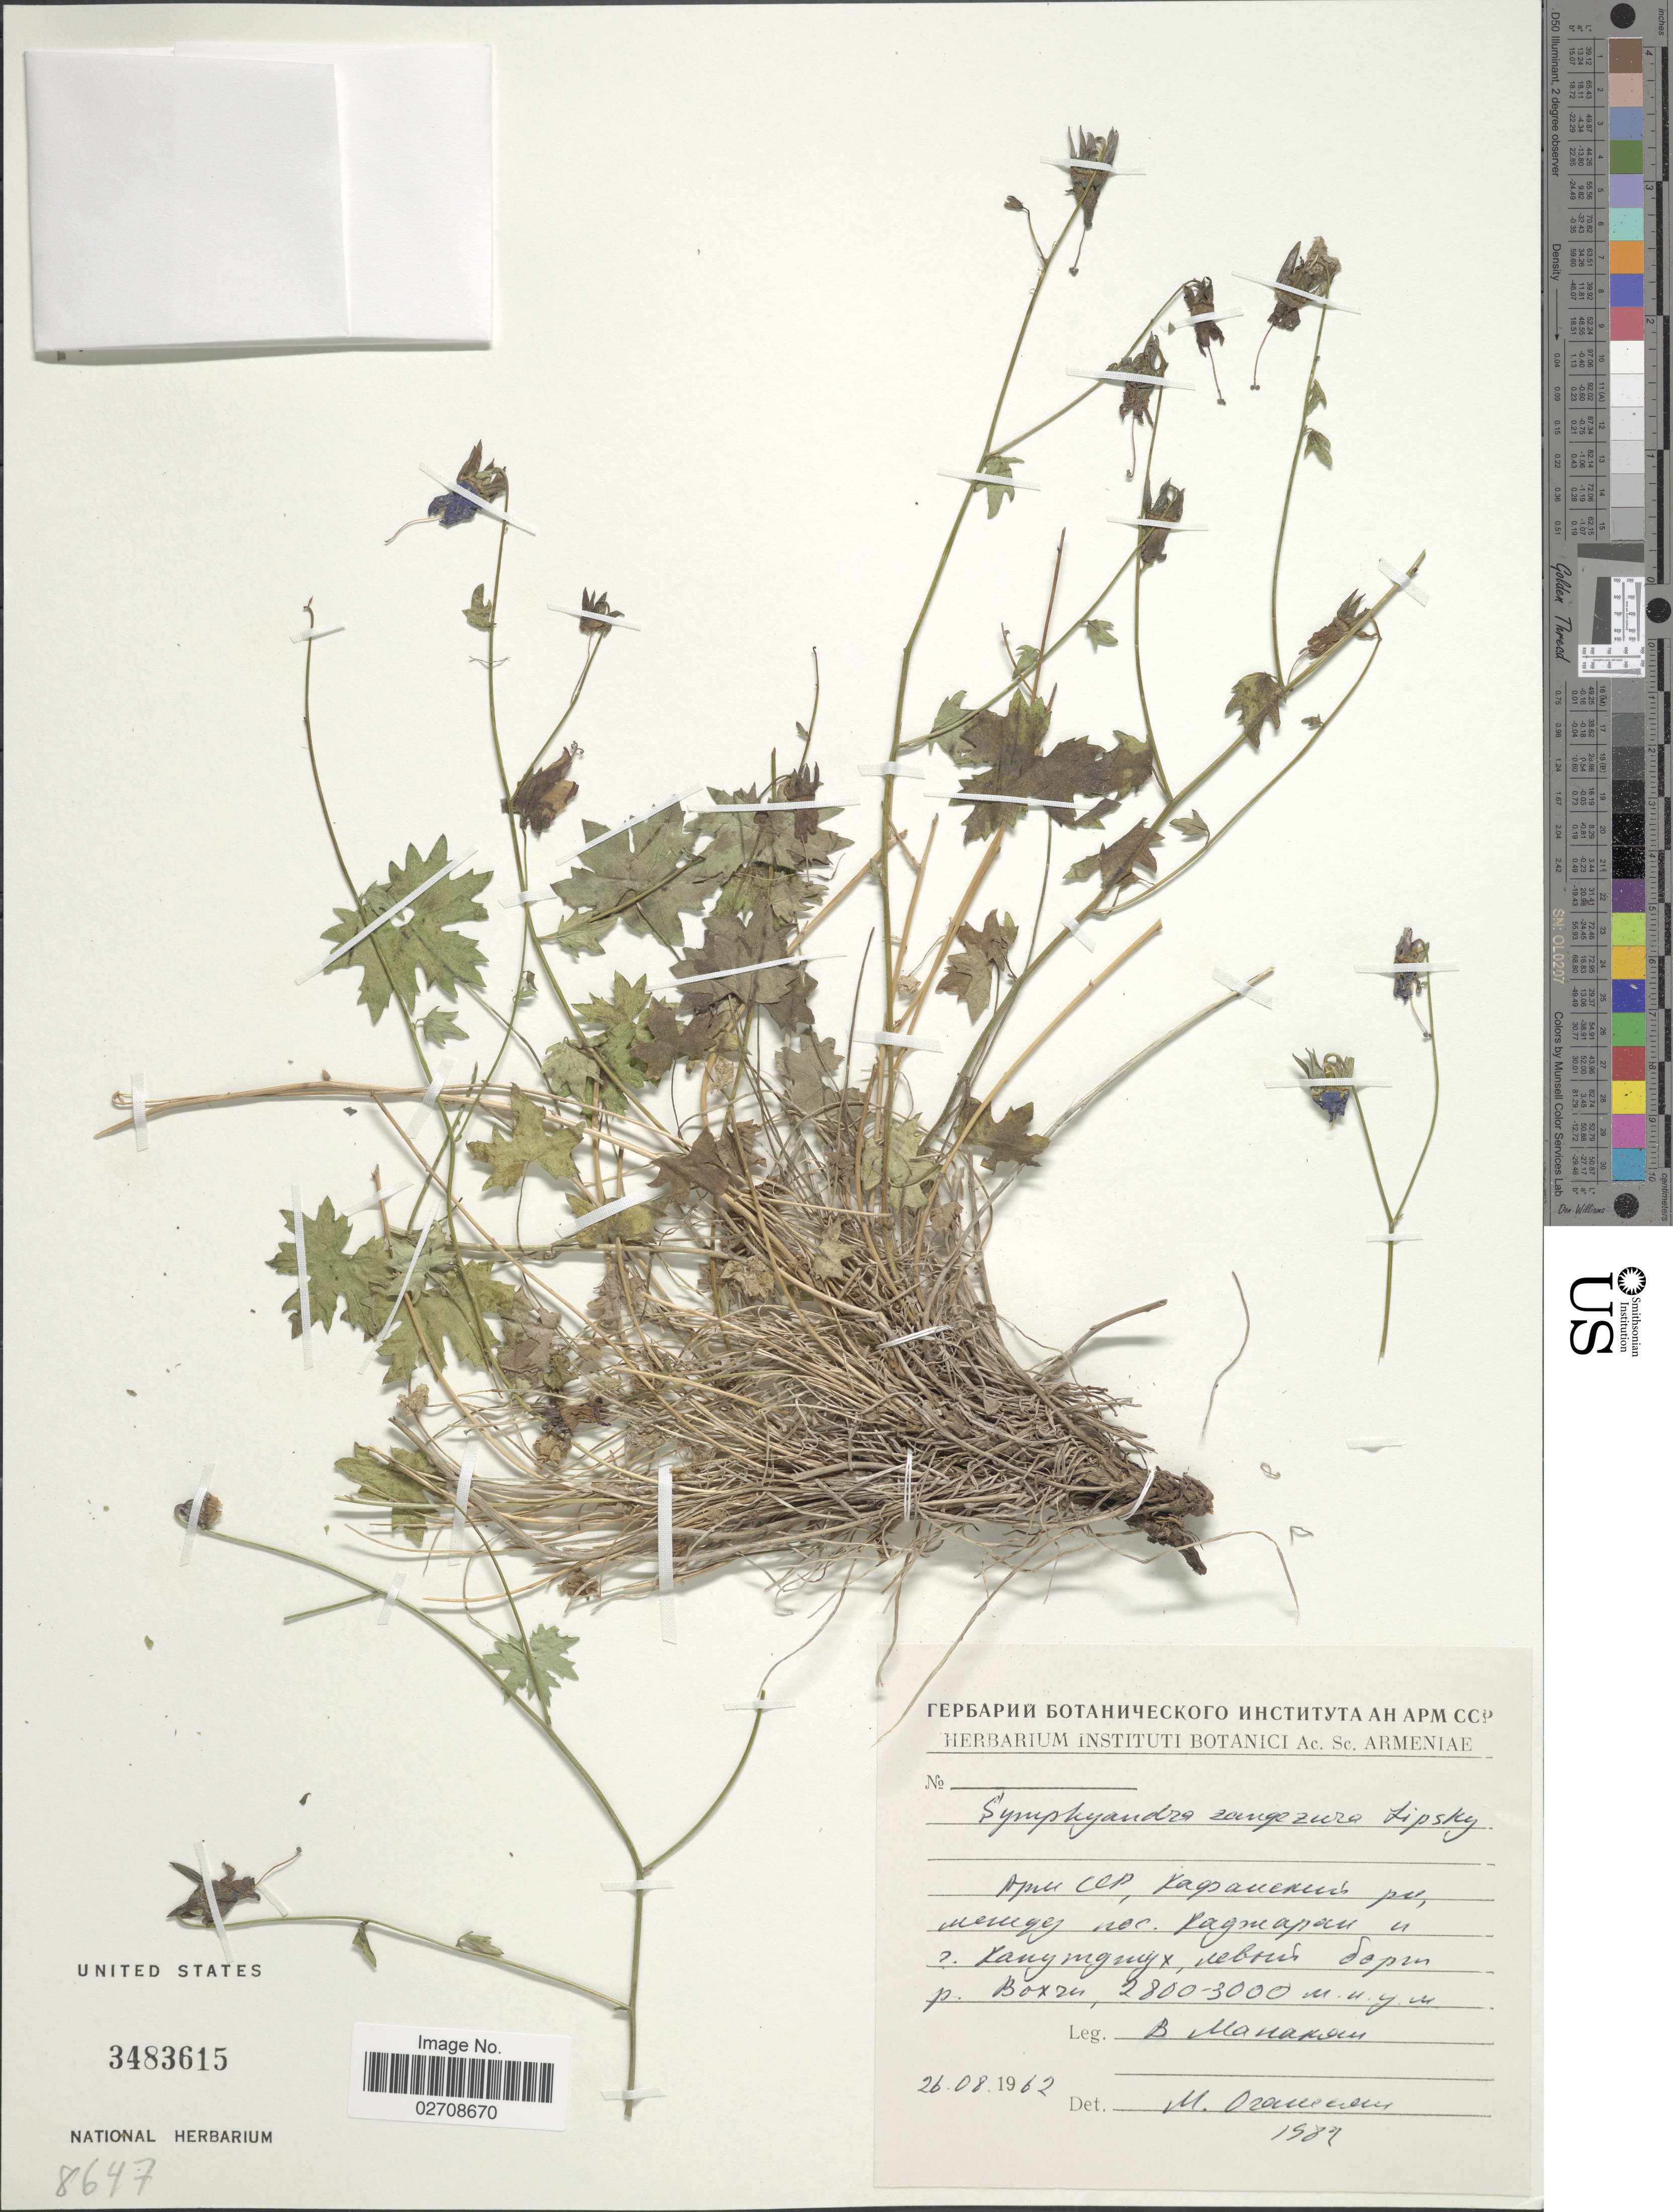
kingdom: Plantae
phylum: Tracheophyta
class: Magnoliopsida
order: Asterales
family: Campanulaceae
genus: Symphyandra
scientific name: Symphyandra zangezura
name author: Lipsky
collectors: B. Manakan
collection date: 1962-08-26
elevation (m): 2800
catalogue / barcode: US 3483615